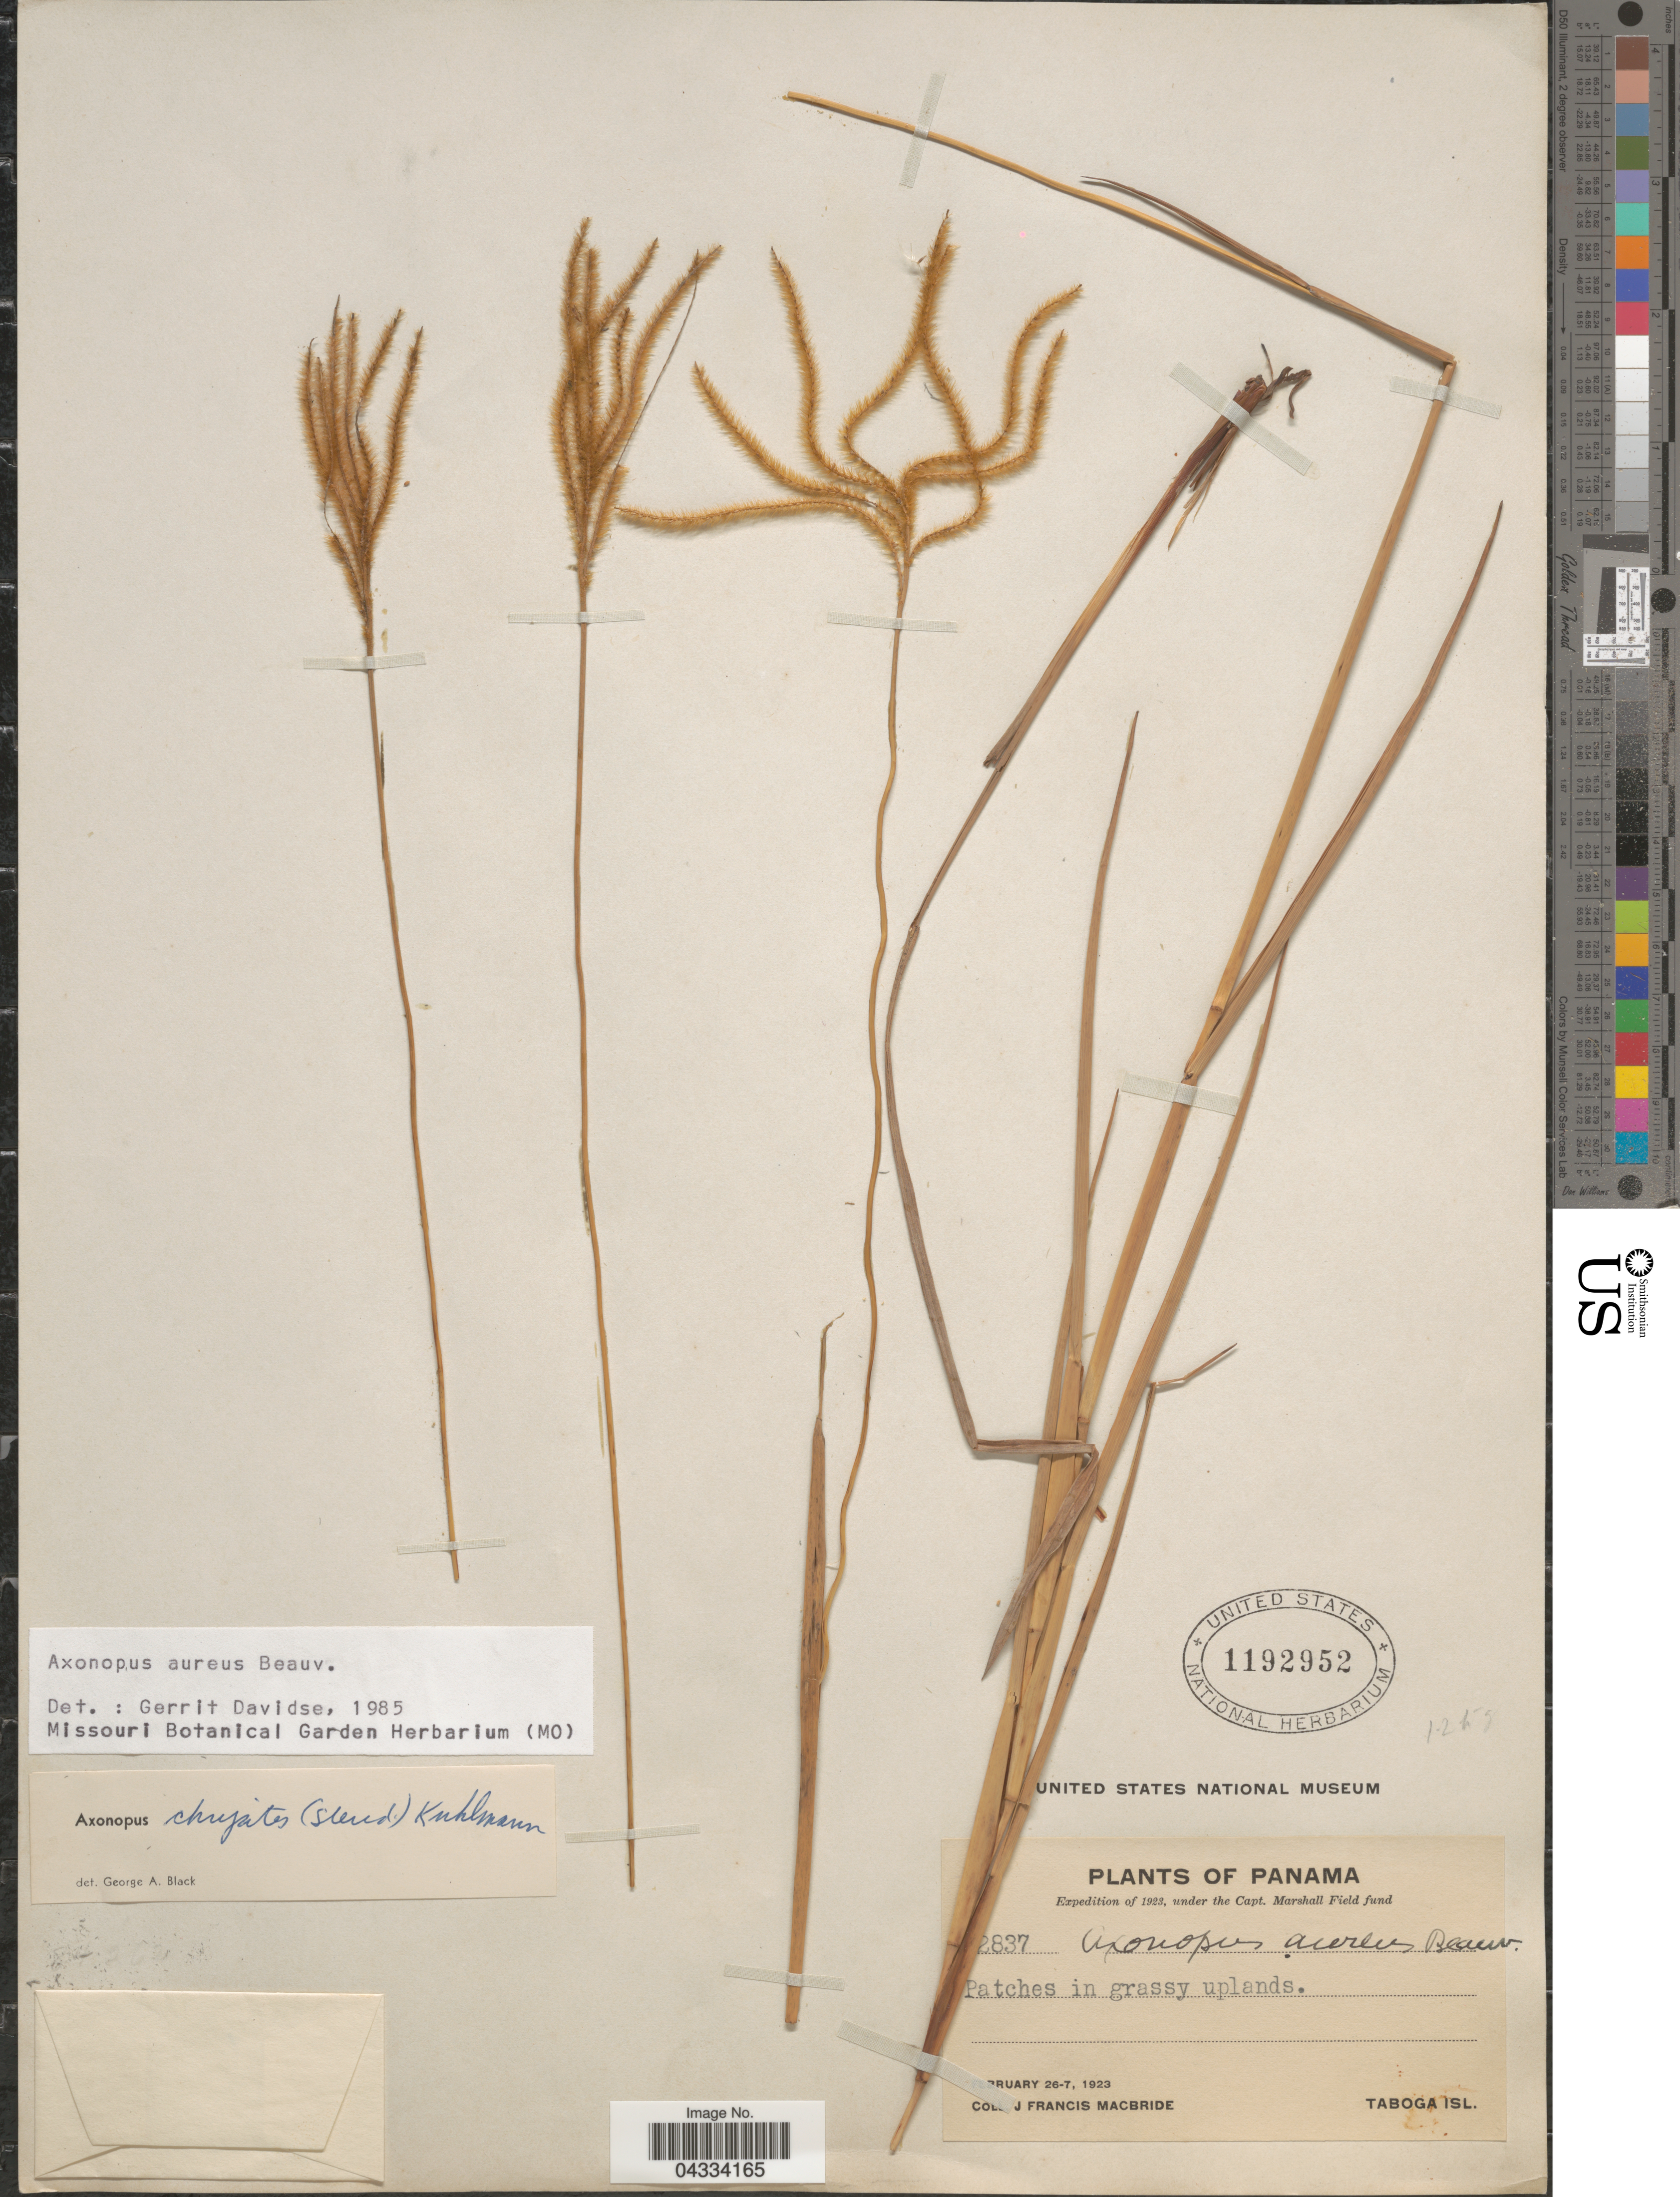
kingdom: Plantae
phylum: Tracheophyta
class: Liliopsida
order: Poales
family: Poaceae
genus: Axonopus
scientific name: Axonopus aureus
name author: P. Beauv.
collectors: J. F. Macbride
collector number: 2837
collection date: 1923-02-07/1923-02-26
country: Panama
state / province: Panamá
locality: Expedition of 1923. Taboga Isl.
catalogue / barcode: US 1192952